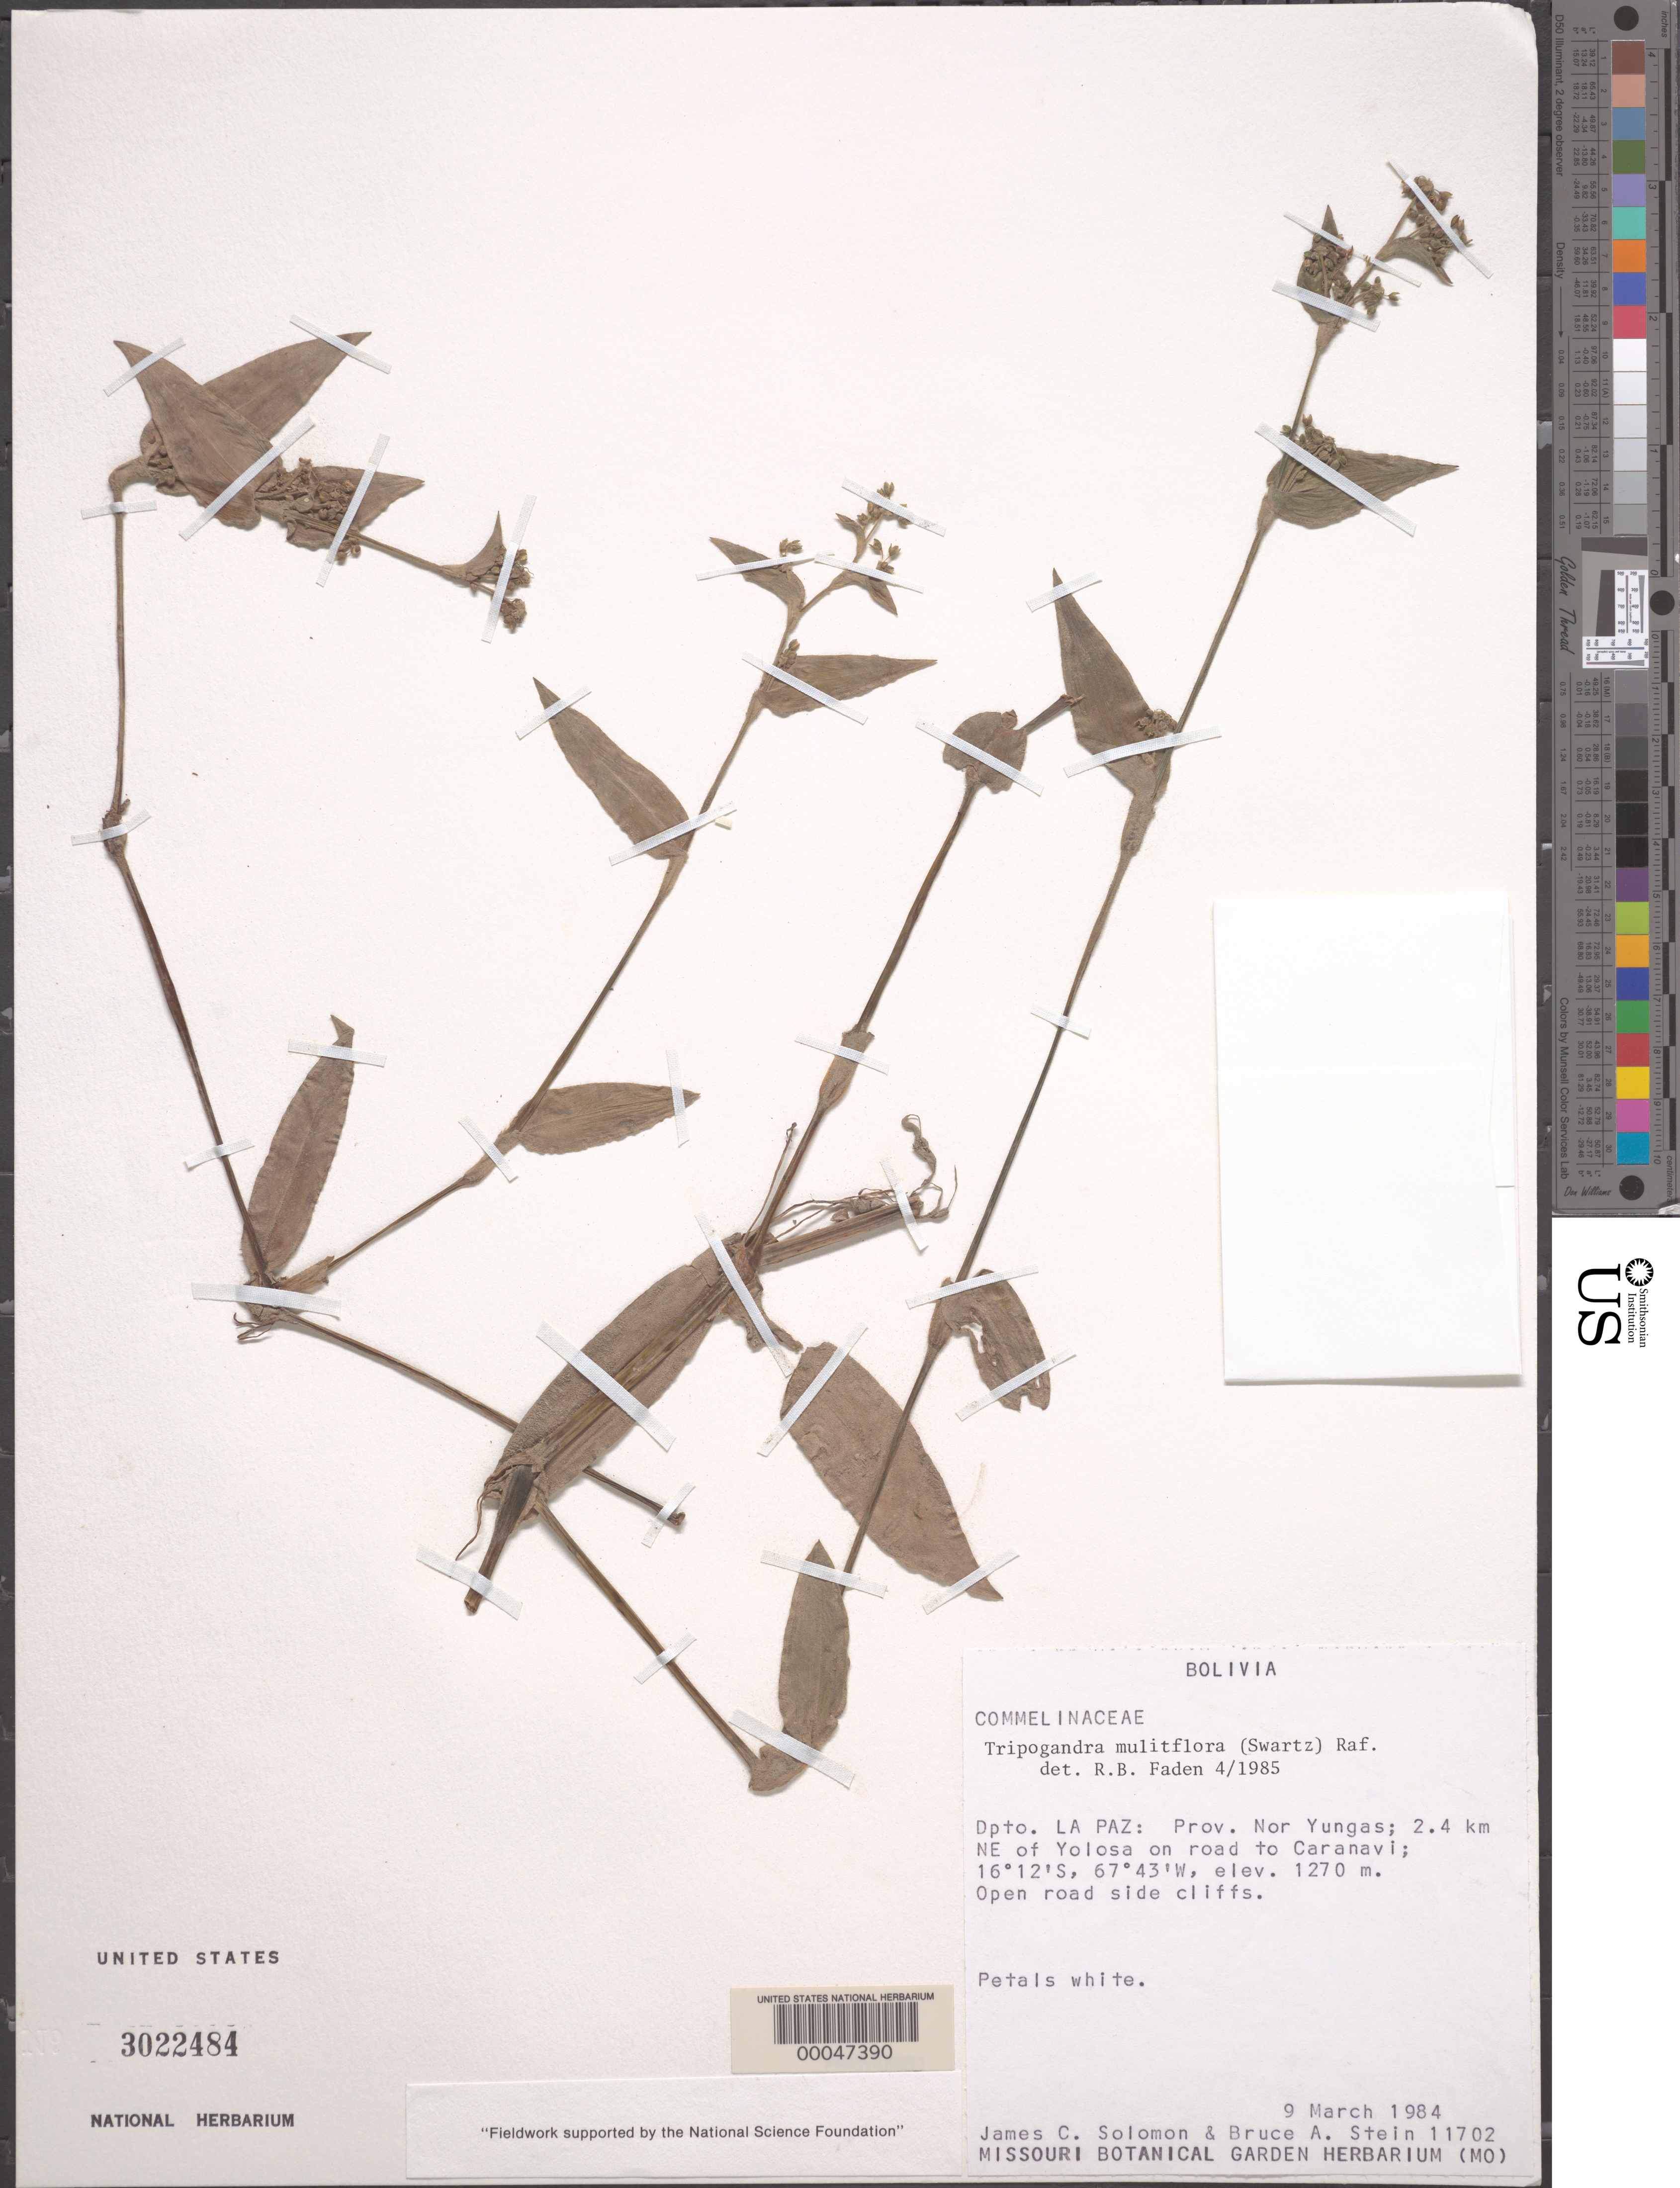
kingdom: Plantae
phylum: Tracheophyta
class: Liliopsida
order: Commelinales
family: Commelinaceae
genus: Tripogandra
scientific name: Tripogandra multiflora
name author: (Sw.) Raf.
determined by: Faden, Robert B., (US), Smithsonian Institution - National Museum of Natural History (UNITED STATES)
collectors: J. C. Solomon & B. A. Stein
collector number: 11702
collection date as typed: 09 Mar 1984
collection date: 1984-03-09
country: Bolivia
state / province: La Paz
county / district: Nor Yungas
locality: NE of Yolosa, towards Caranavi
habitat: Open roadside cliffs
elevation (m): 1270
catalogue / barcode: US 3022484